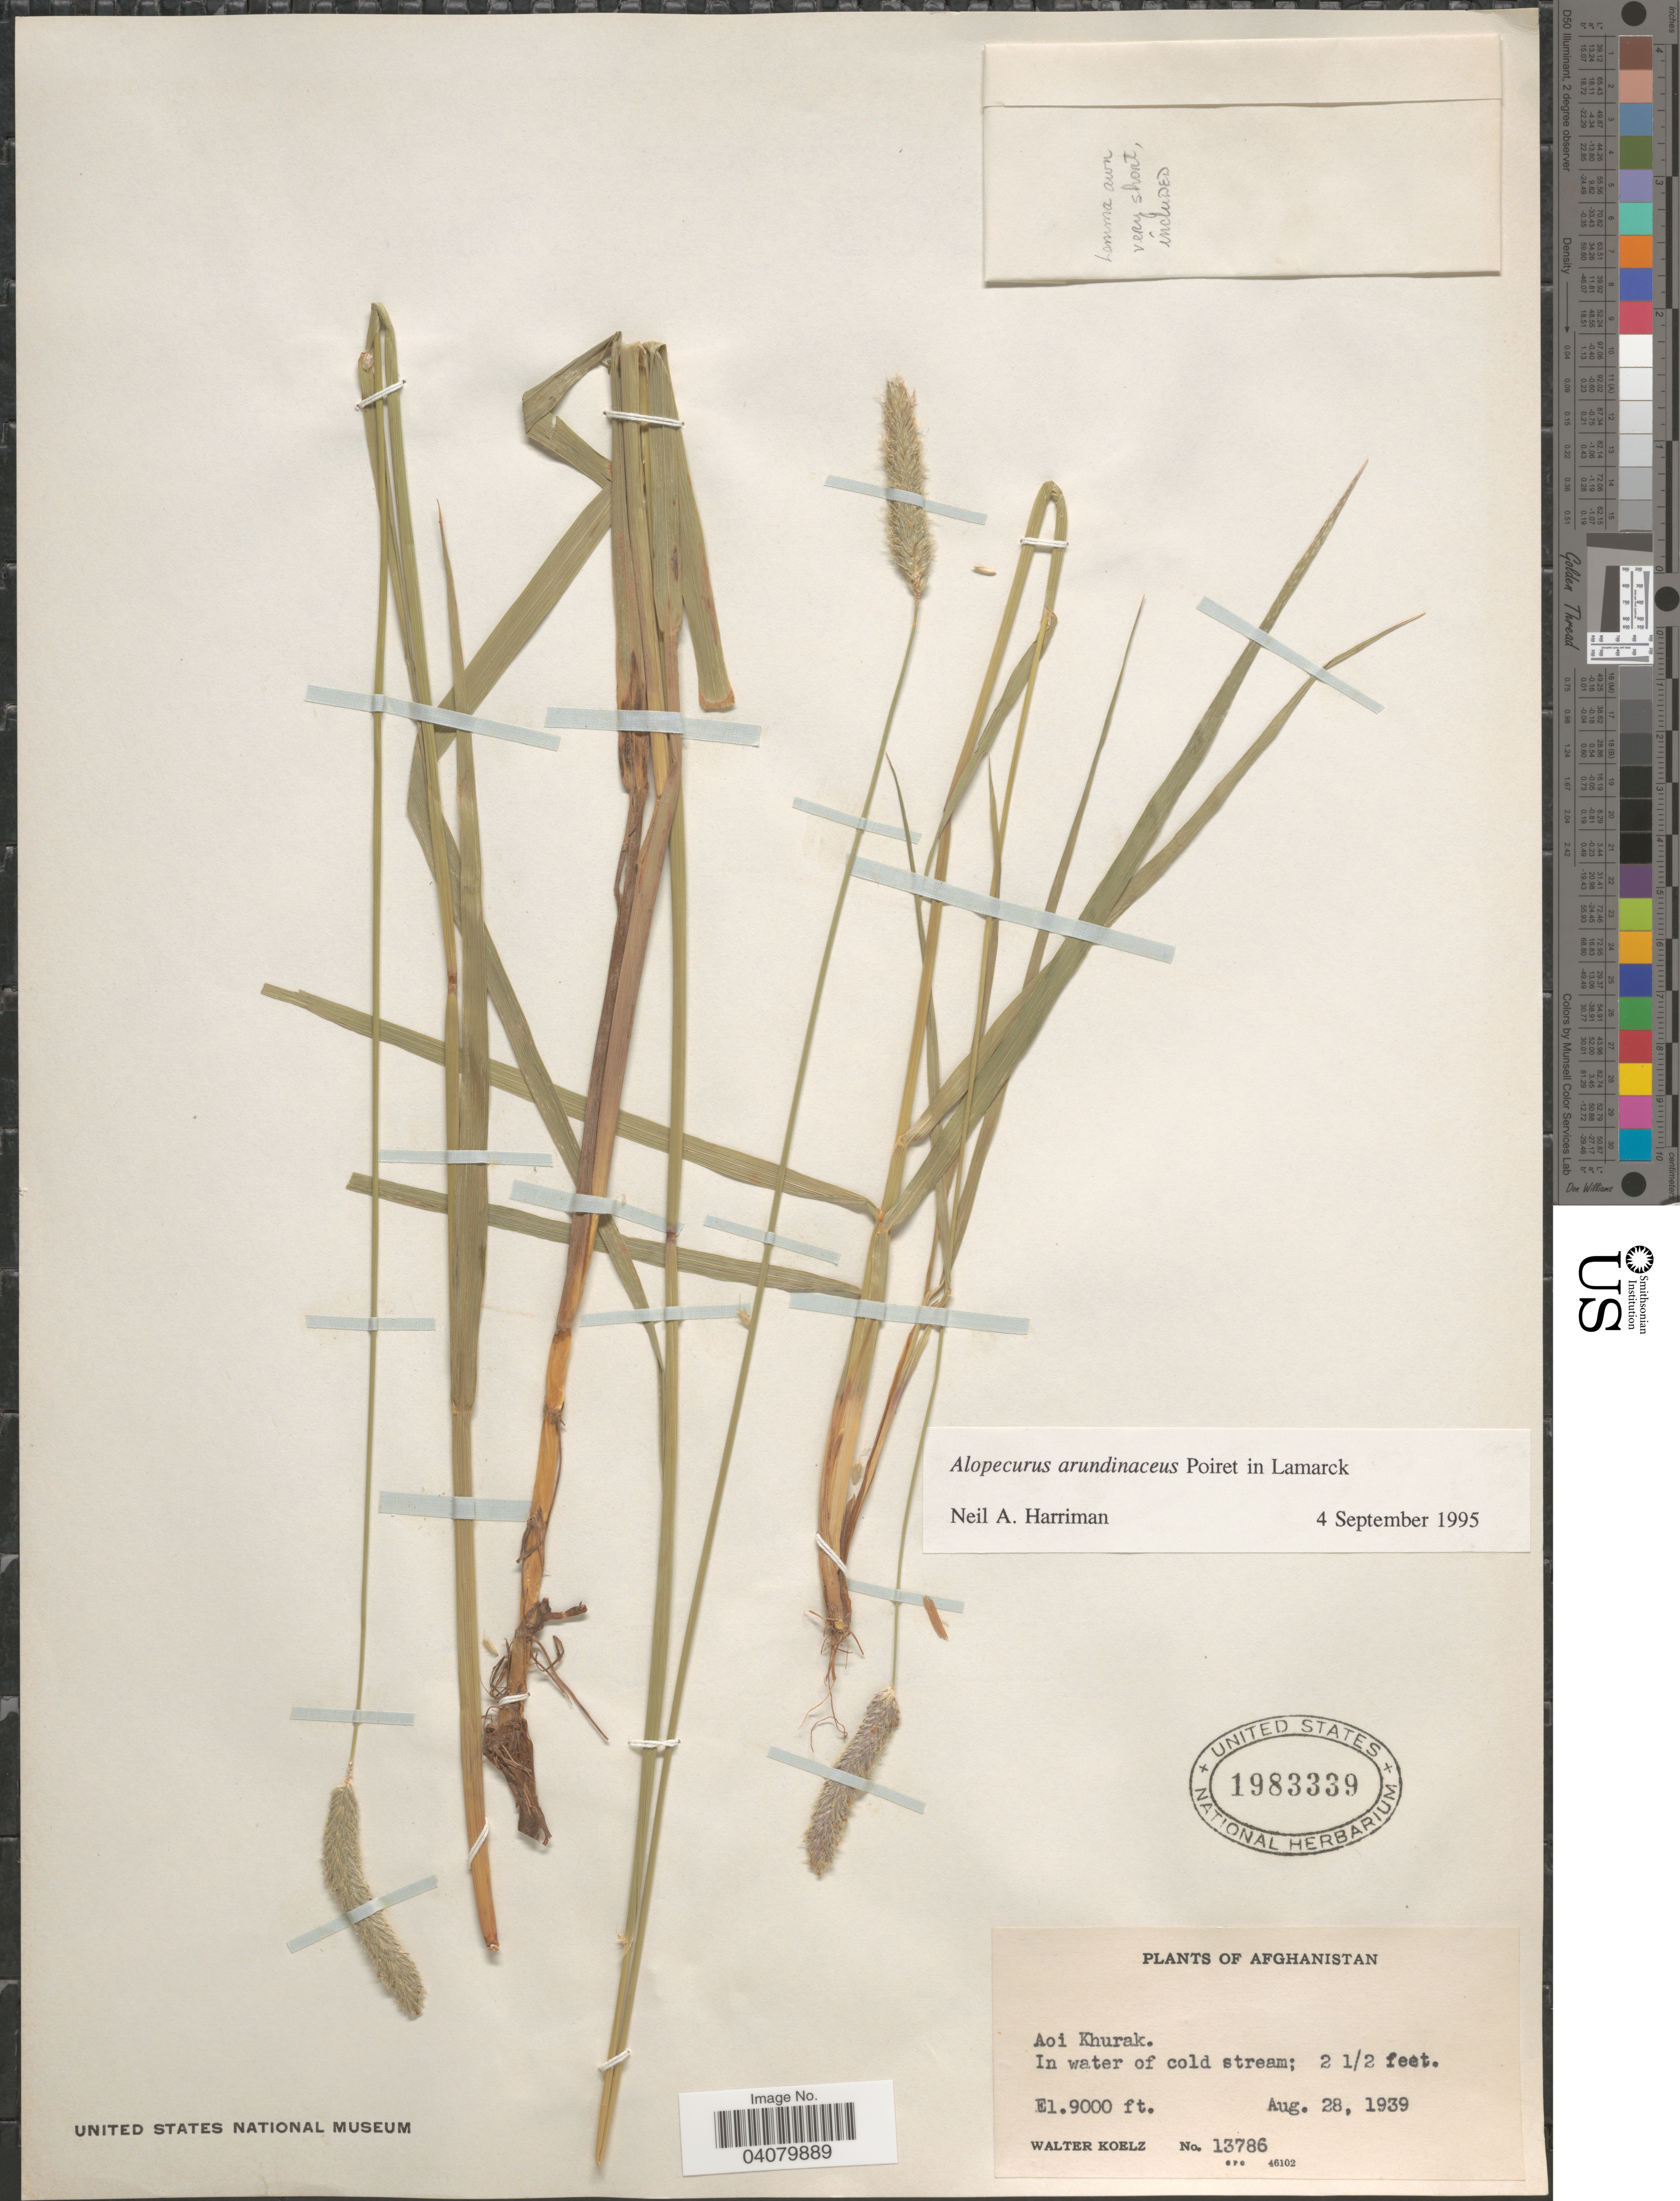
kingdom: Plantae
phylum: Tracheophyta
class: Liliopsida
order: Poales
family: Poaceae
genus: Alopecurus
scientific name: Alopecurus arundinaceus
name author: Poir.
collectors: W. N. Koelz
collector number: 13786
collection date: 1939-08-28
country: Afghanistan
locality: Aoi Khurak. In water of cold stream.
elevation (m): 0.8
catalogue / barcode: US 1983339